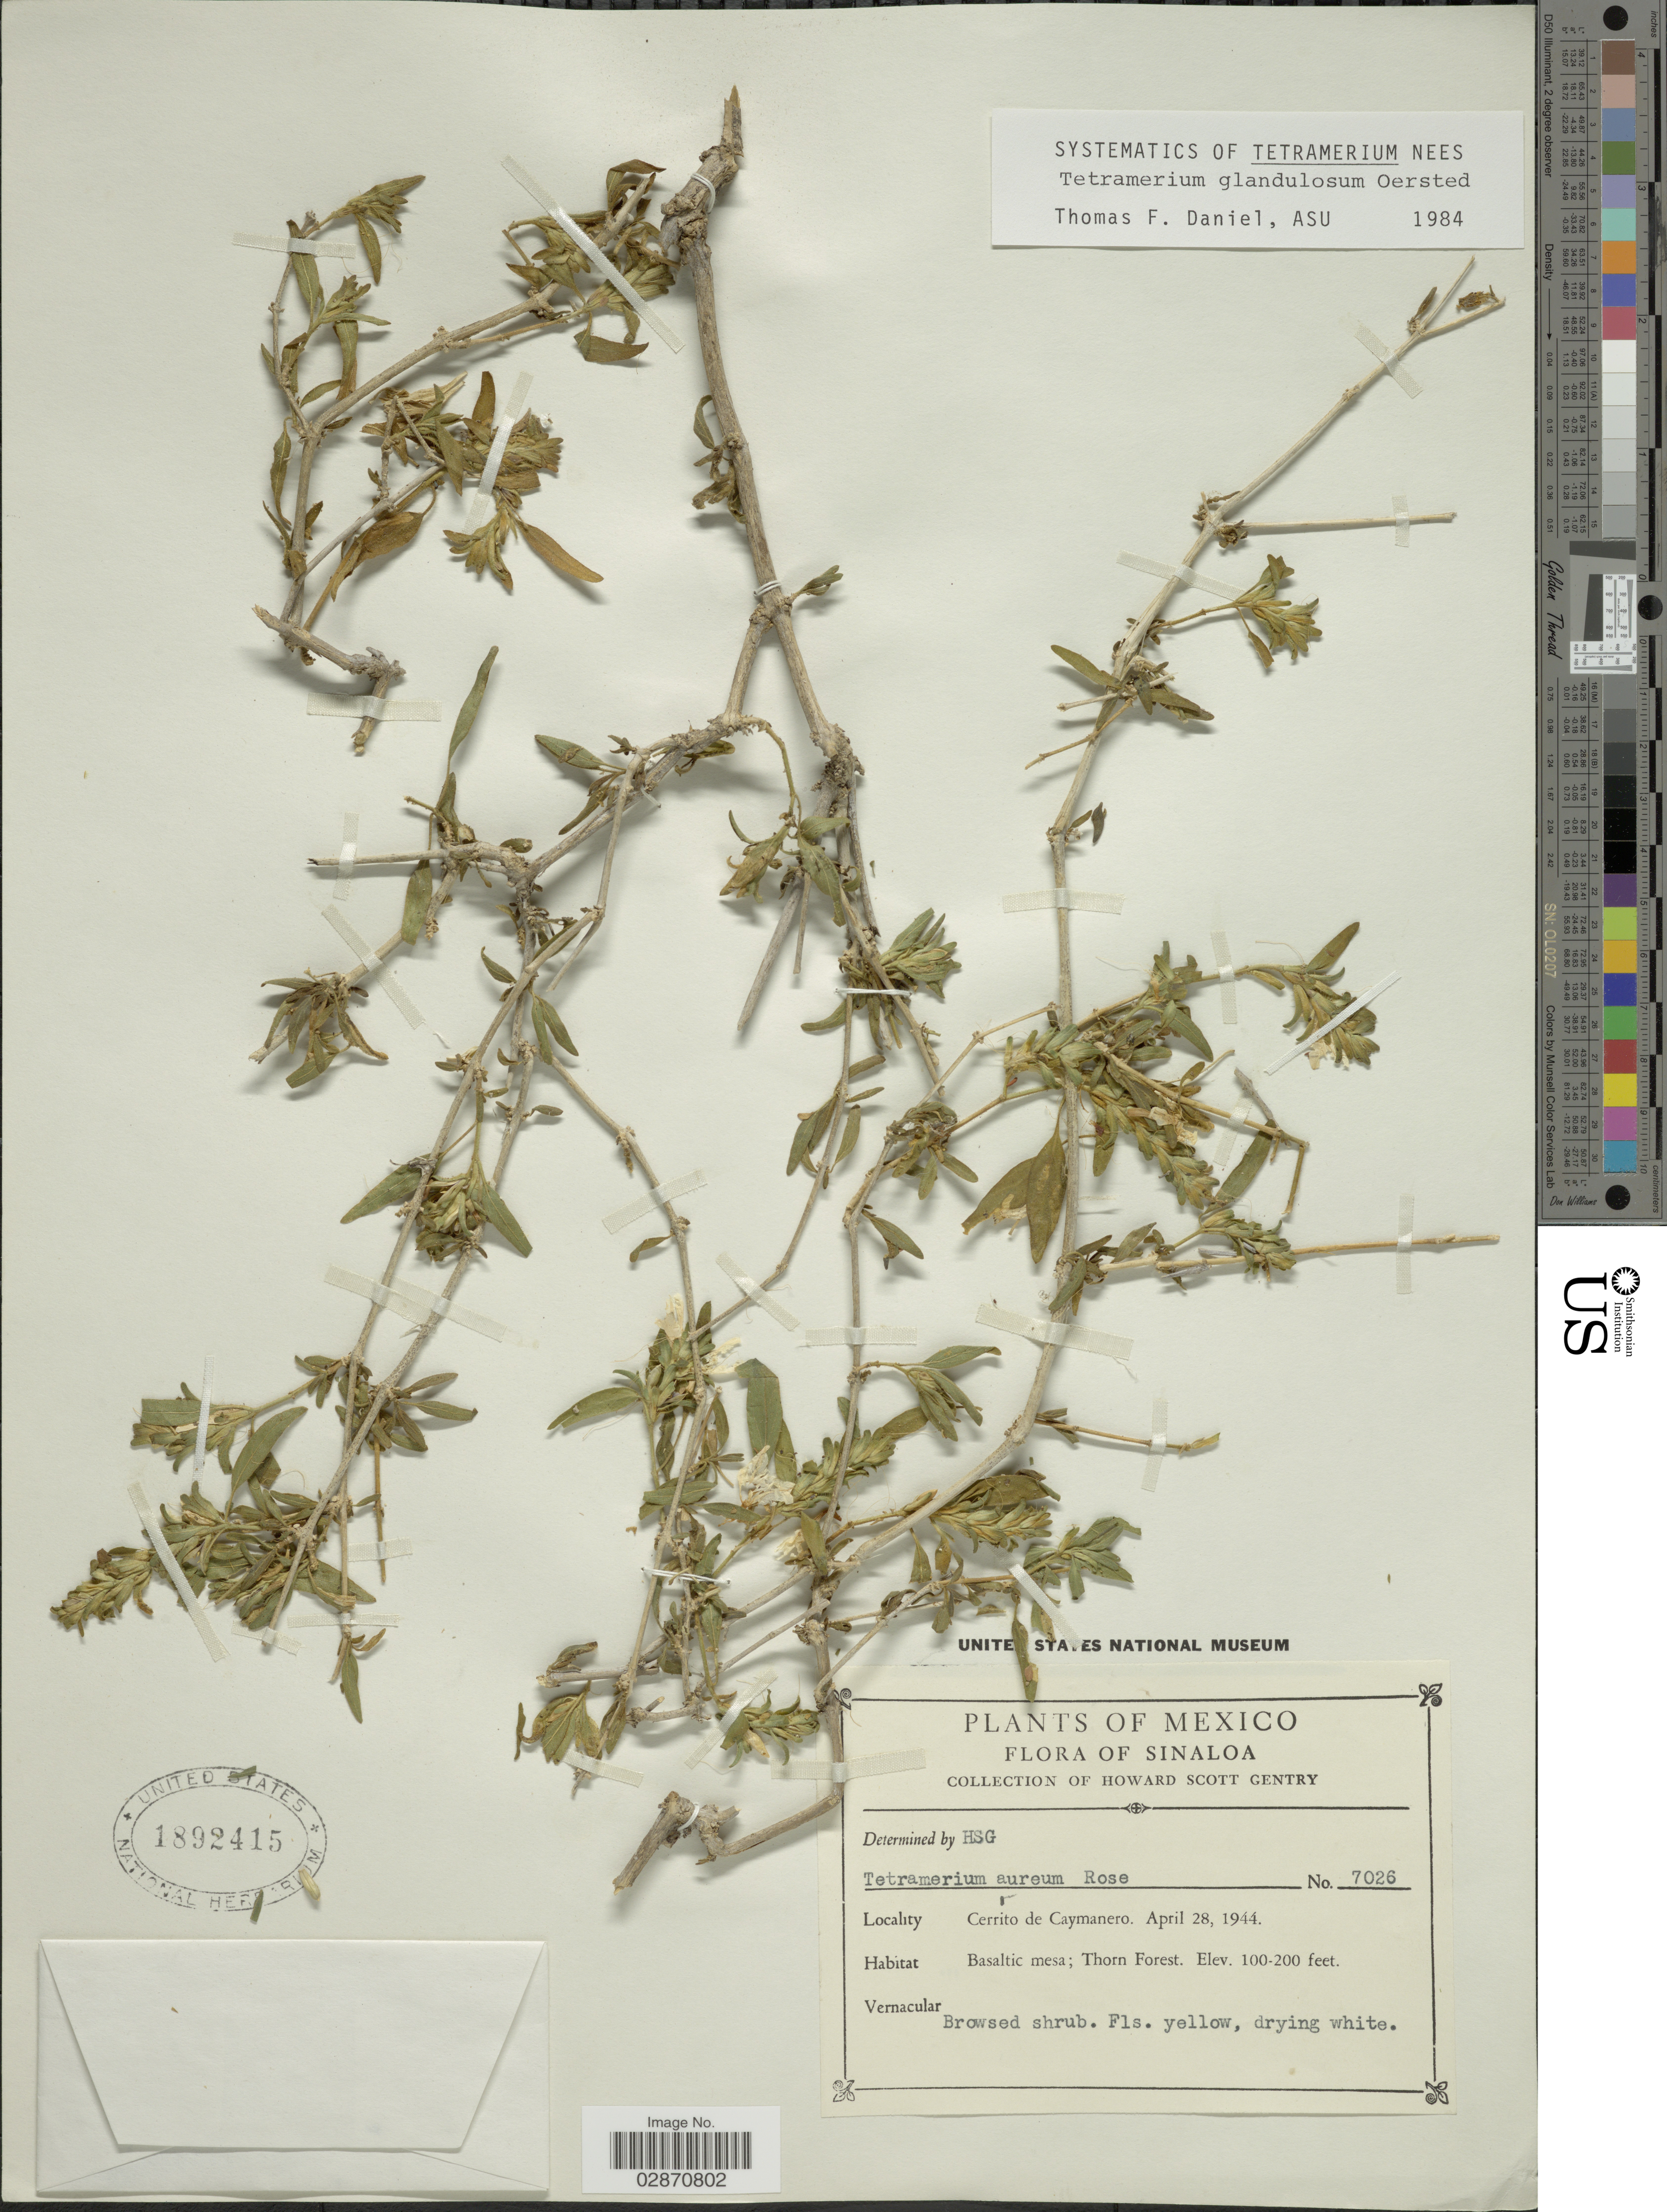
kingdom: Plantae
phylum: Tracheophyta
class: Magnoliopsida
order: Lamiales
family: Acanthaceae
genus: Tetramerium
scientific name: Tetramerium glandulosum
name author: Oerst.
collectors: H. S. Gentry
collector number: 7026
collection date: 1944-04-28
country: Mexico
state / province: Sinaloa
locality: Cerrito de Caymanero.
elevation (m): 30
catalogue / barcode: US 1892415